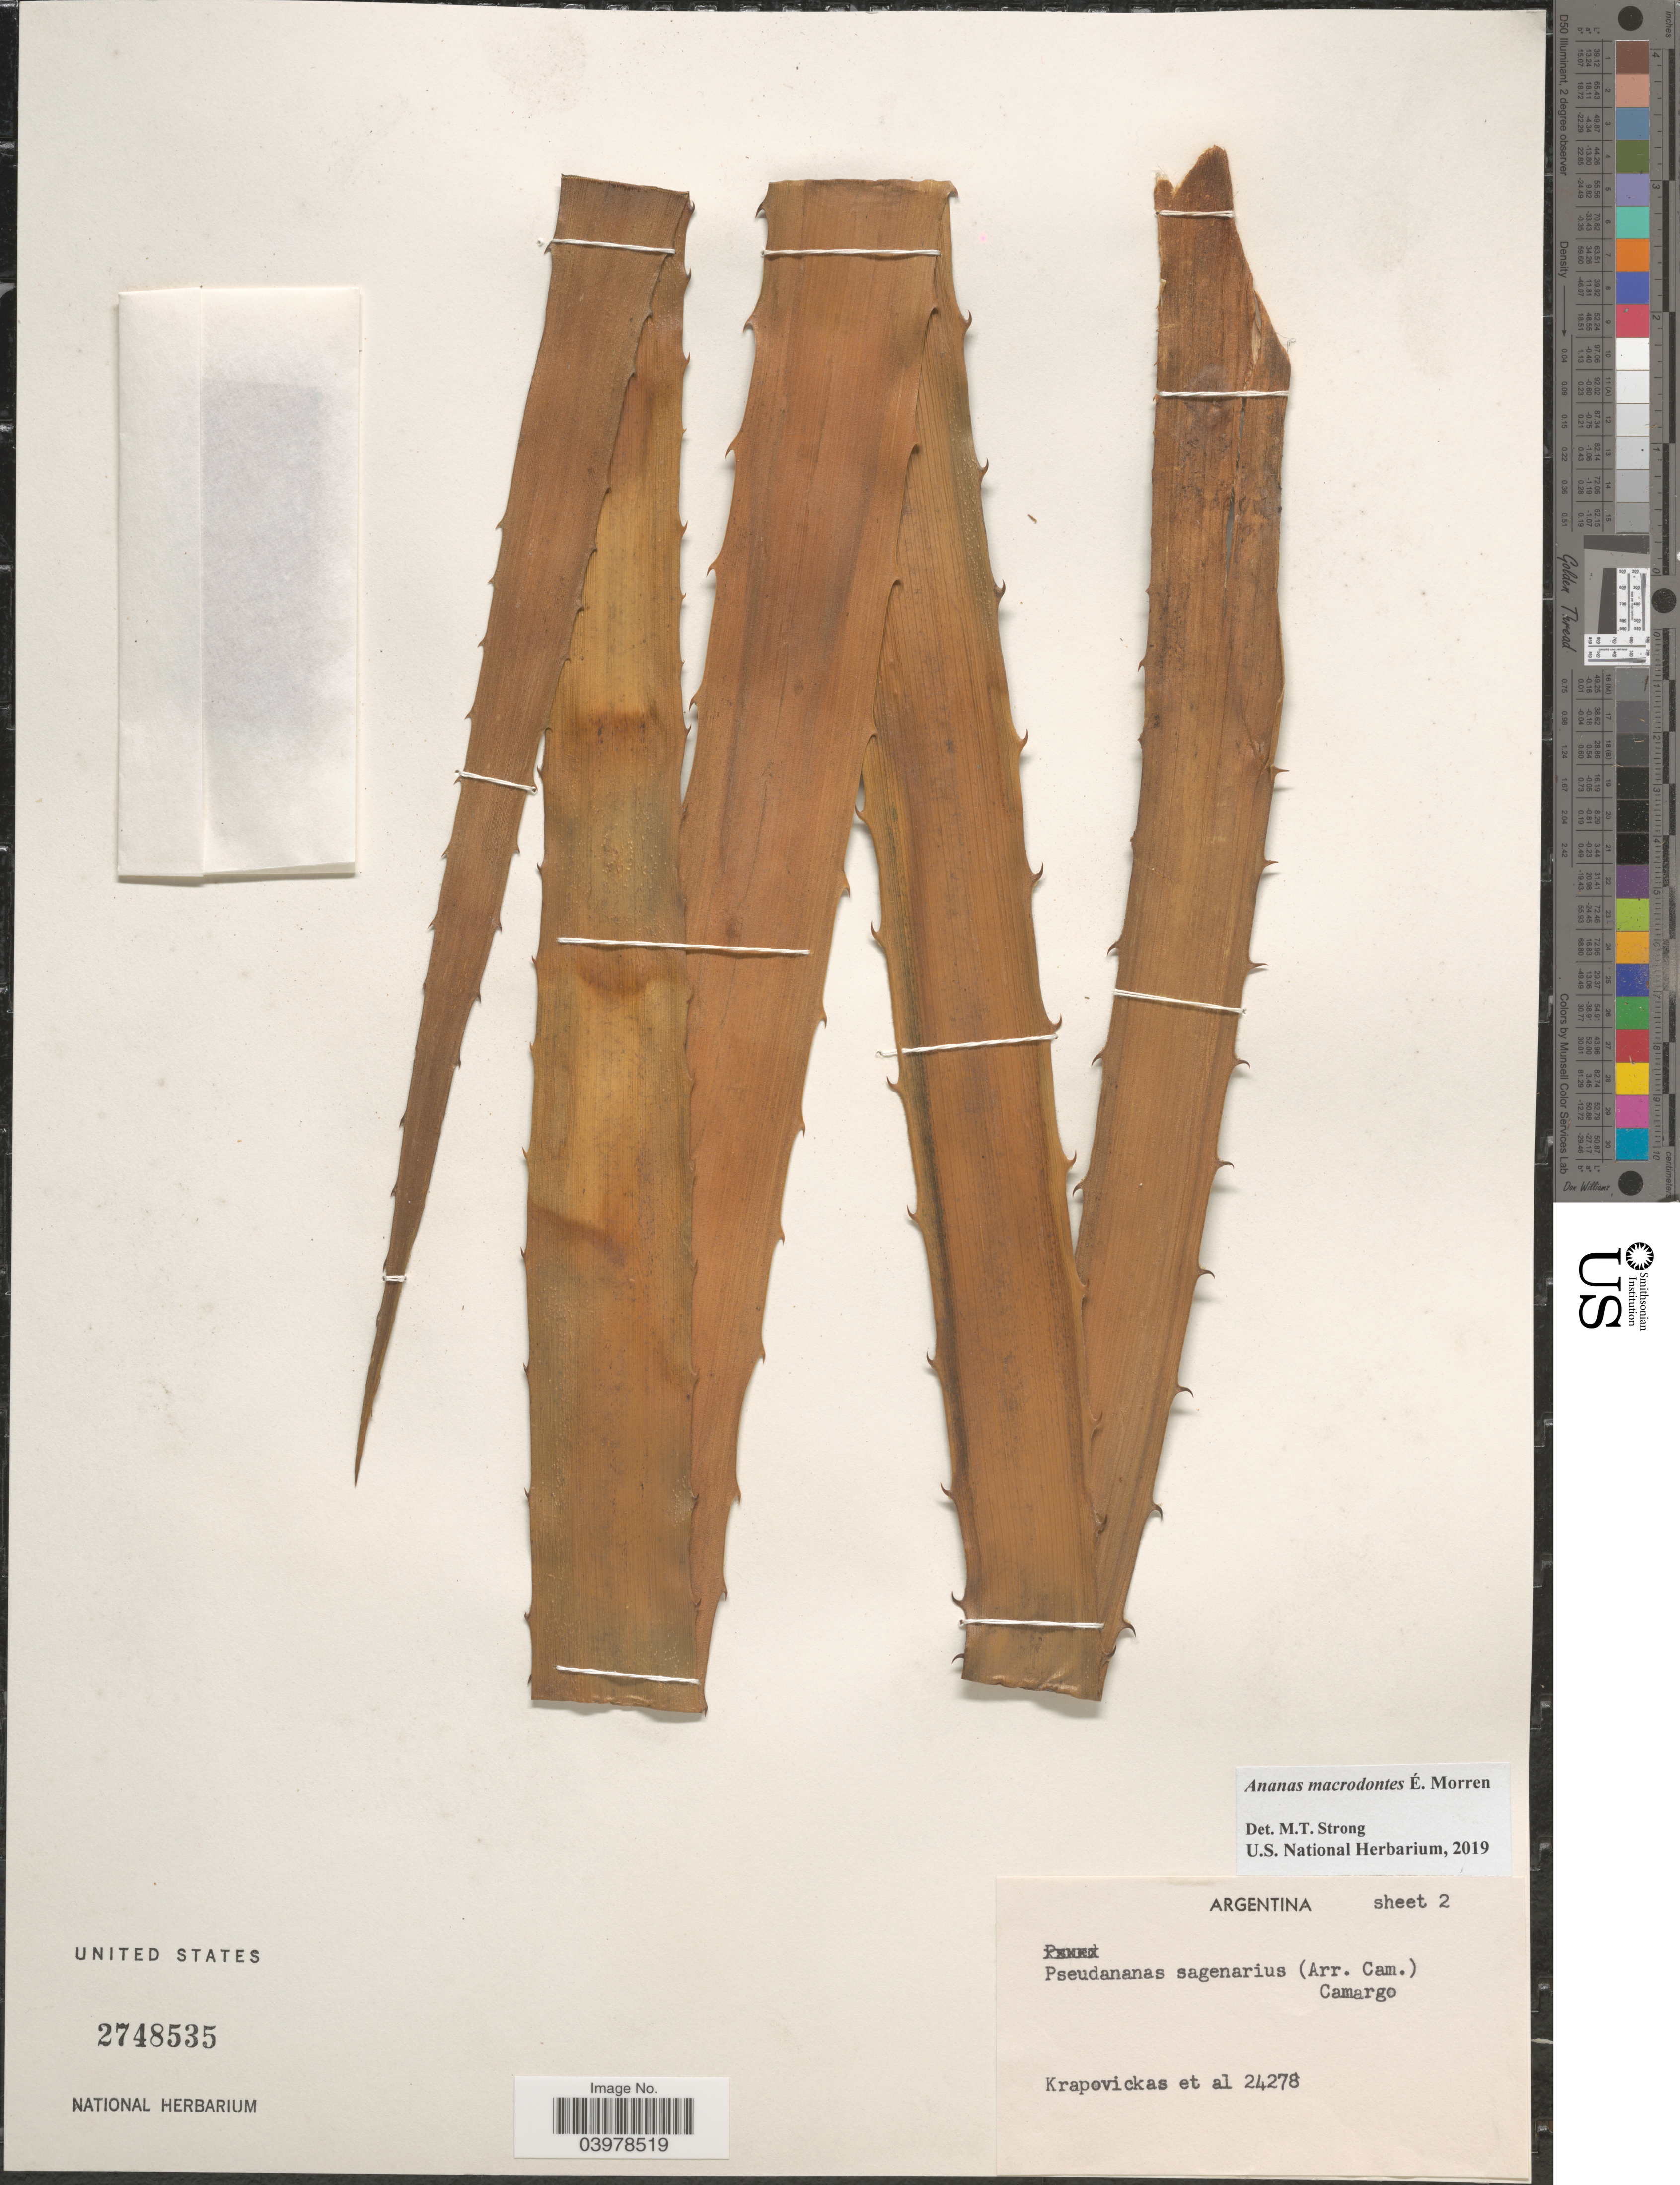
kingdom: Plantae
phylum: Tracheophyta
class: Liliopsida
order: Poales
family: Bromeliaceae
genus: Ananas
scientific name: Ananas macrodontes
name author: É. Morren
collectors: Krapovickas & et al.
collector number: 24278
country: Argentina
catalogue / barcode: US 2748535